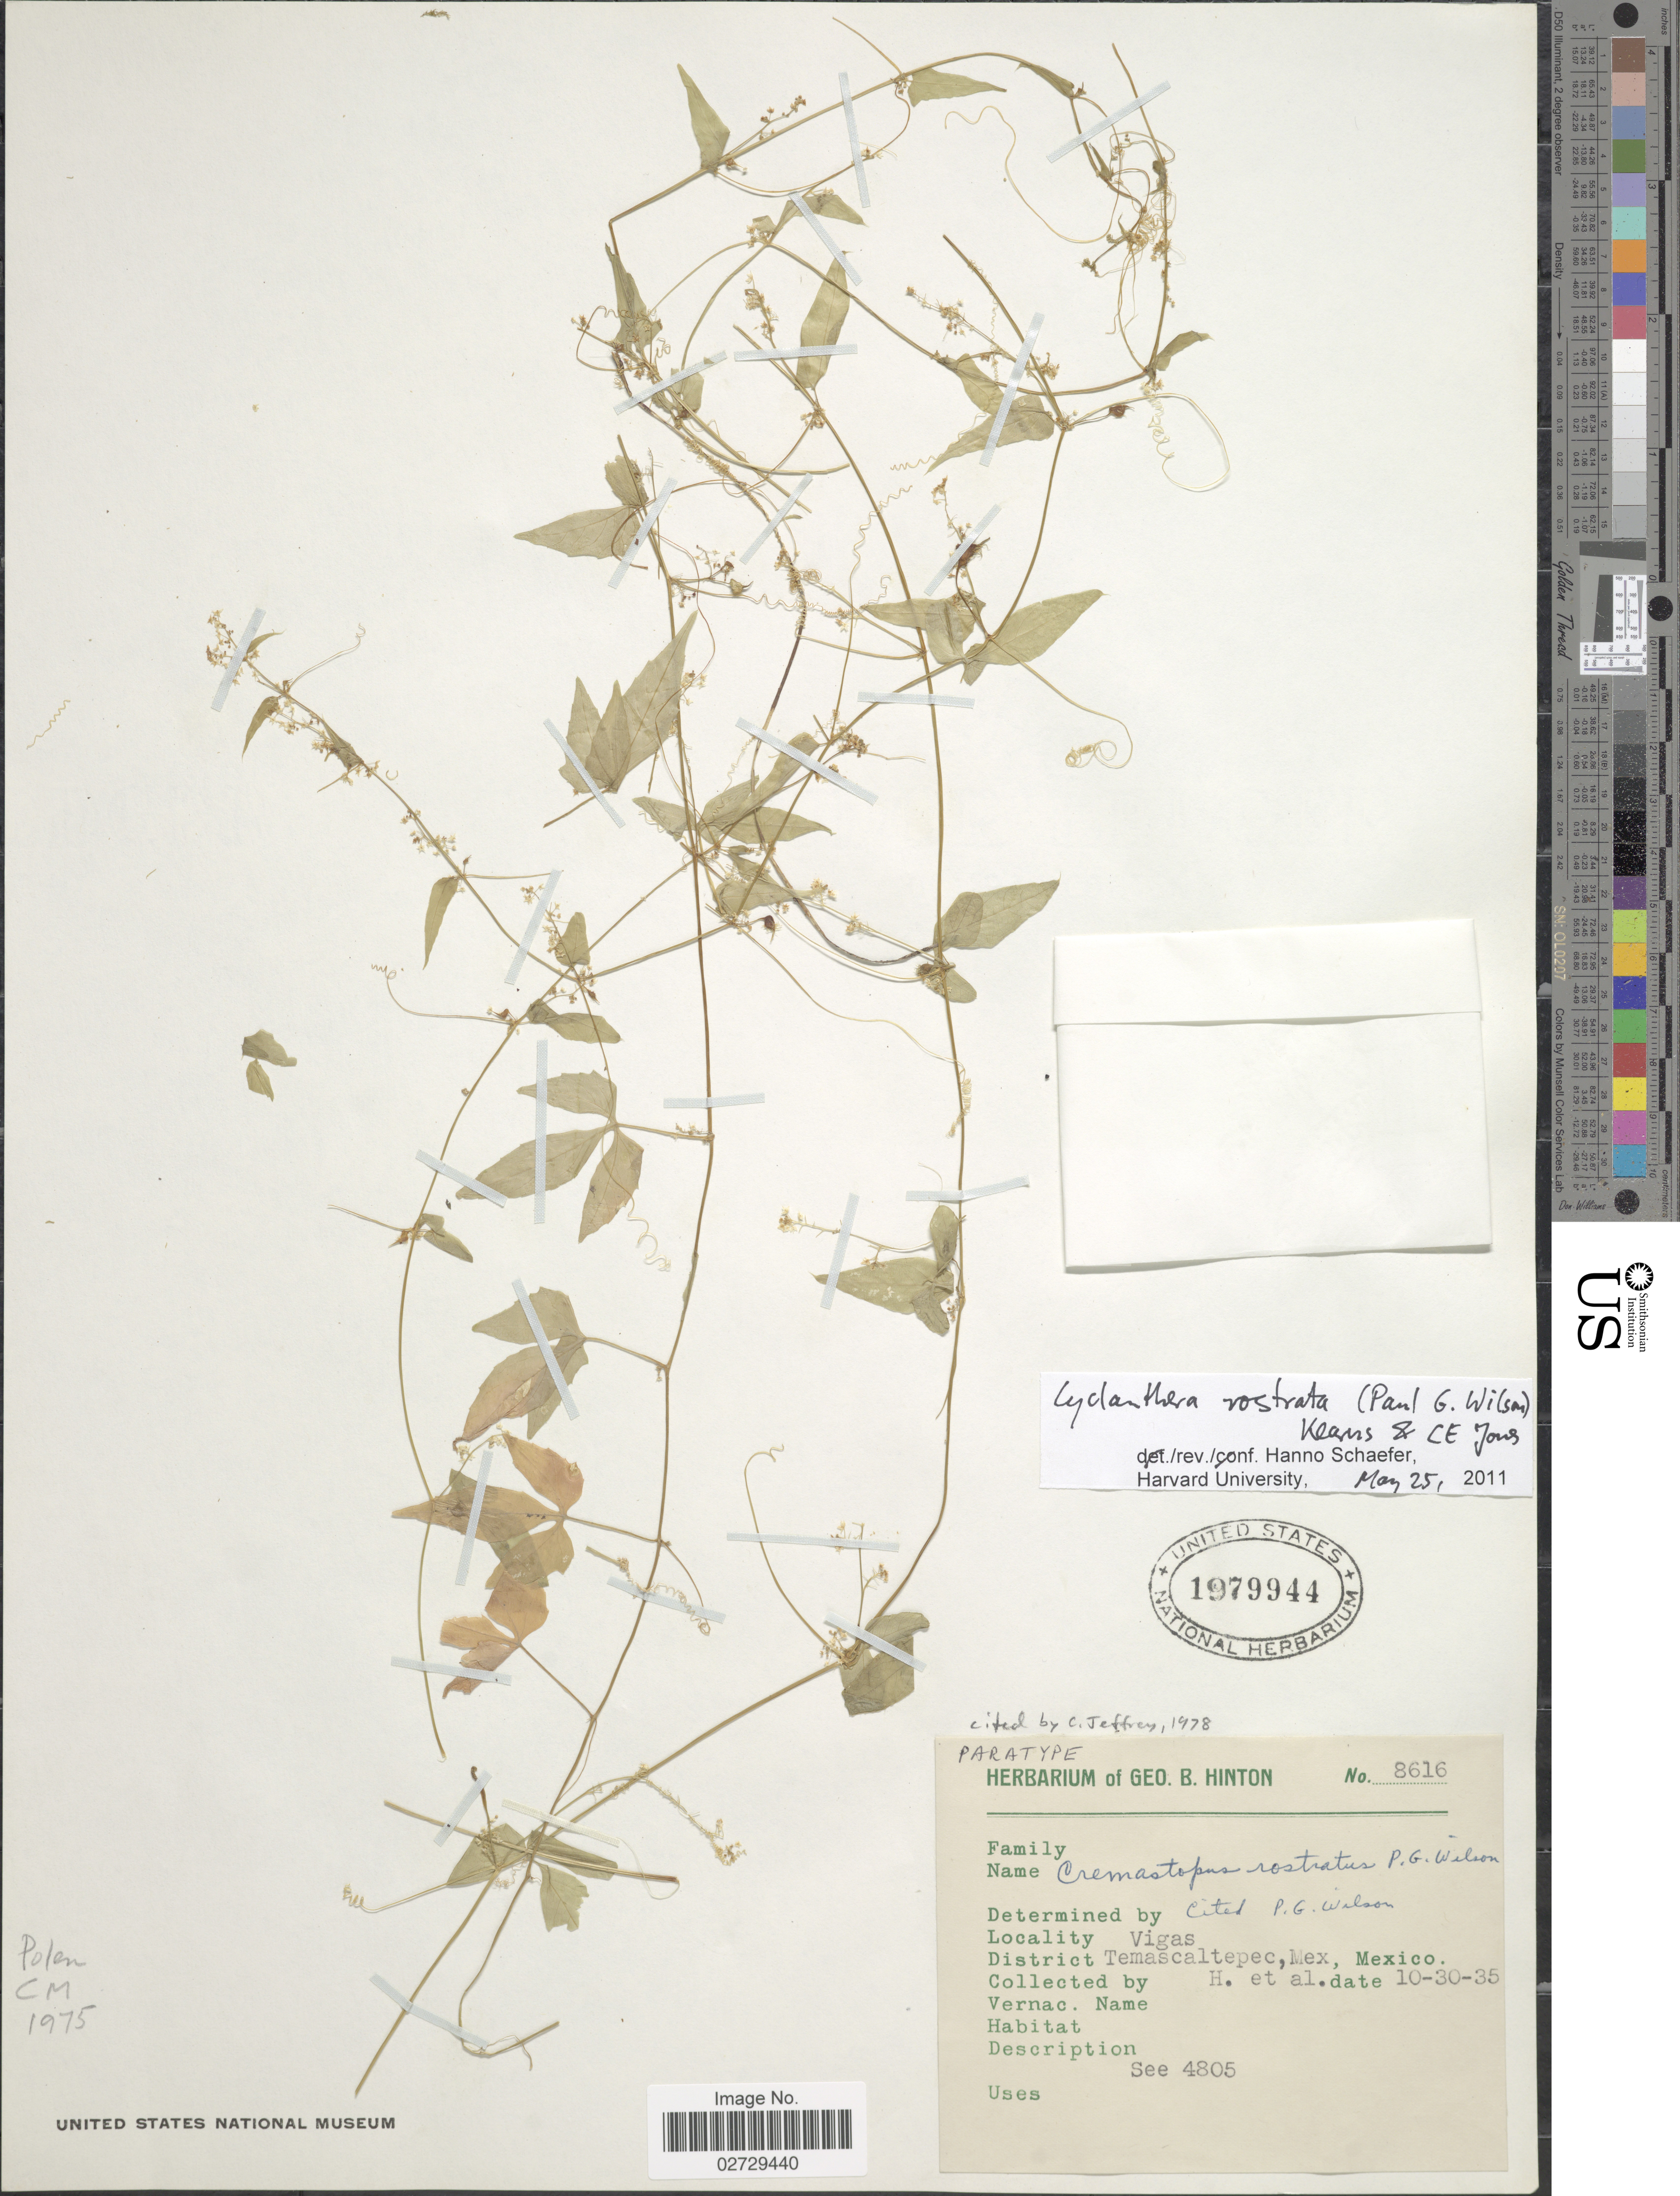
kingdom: Plantae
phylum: Tracheophyta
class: Magnoliopsida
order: Cucurbitales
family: Cucurbitaceae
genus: Cyclanthera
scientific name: Cyclanthera rostrata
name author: (Paul G. Wilson) Kearns & C.E. Jones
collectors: G. B. Hinton & et al.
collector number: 8616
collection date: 1935-10-30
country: Mexico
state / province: México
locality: Vigas. District: Temascaltepec.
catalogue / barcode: US 1979944